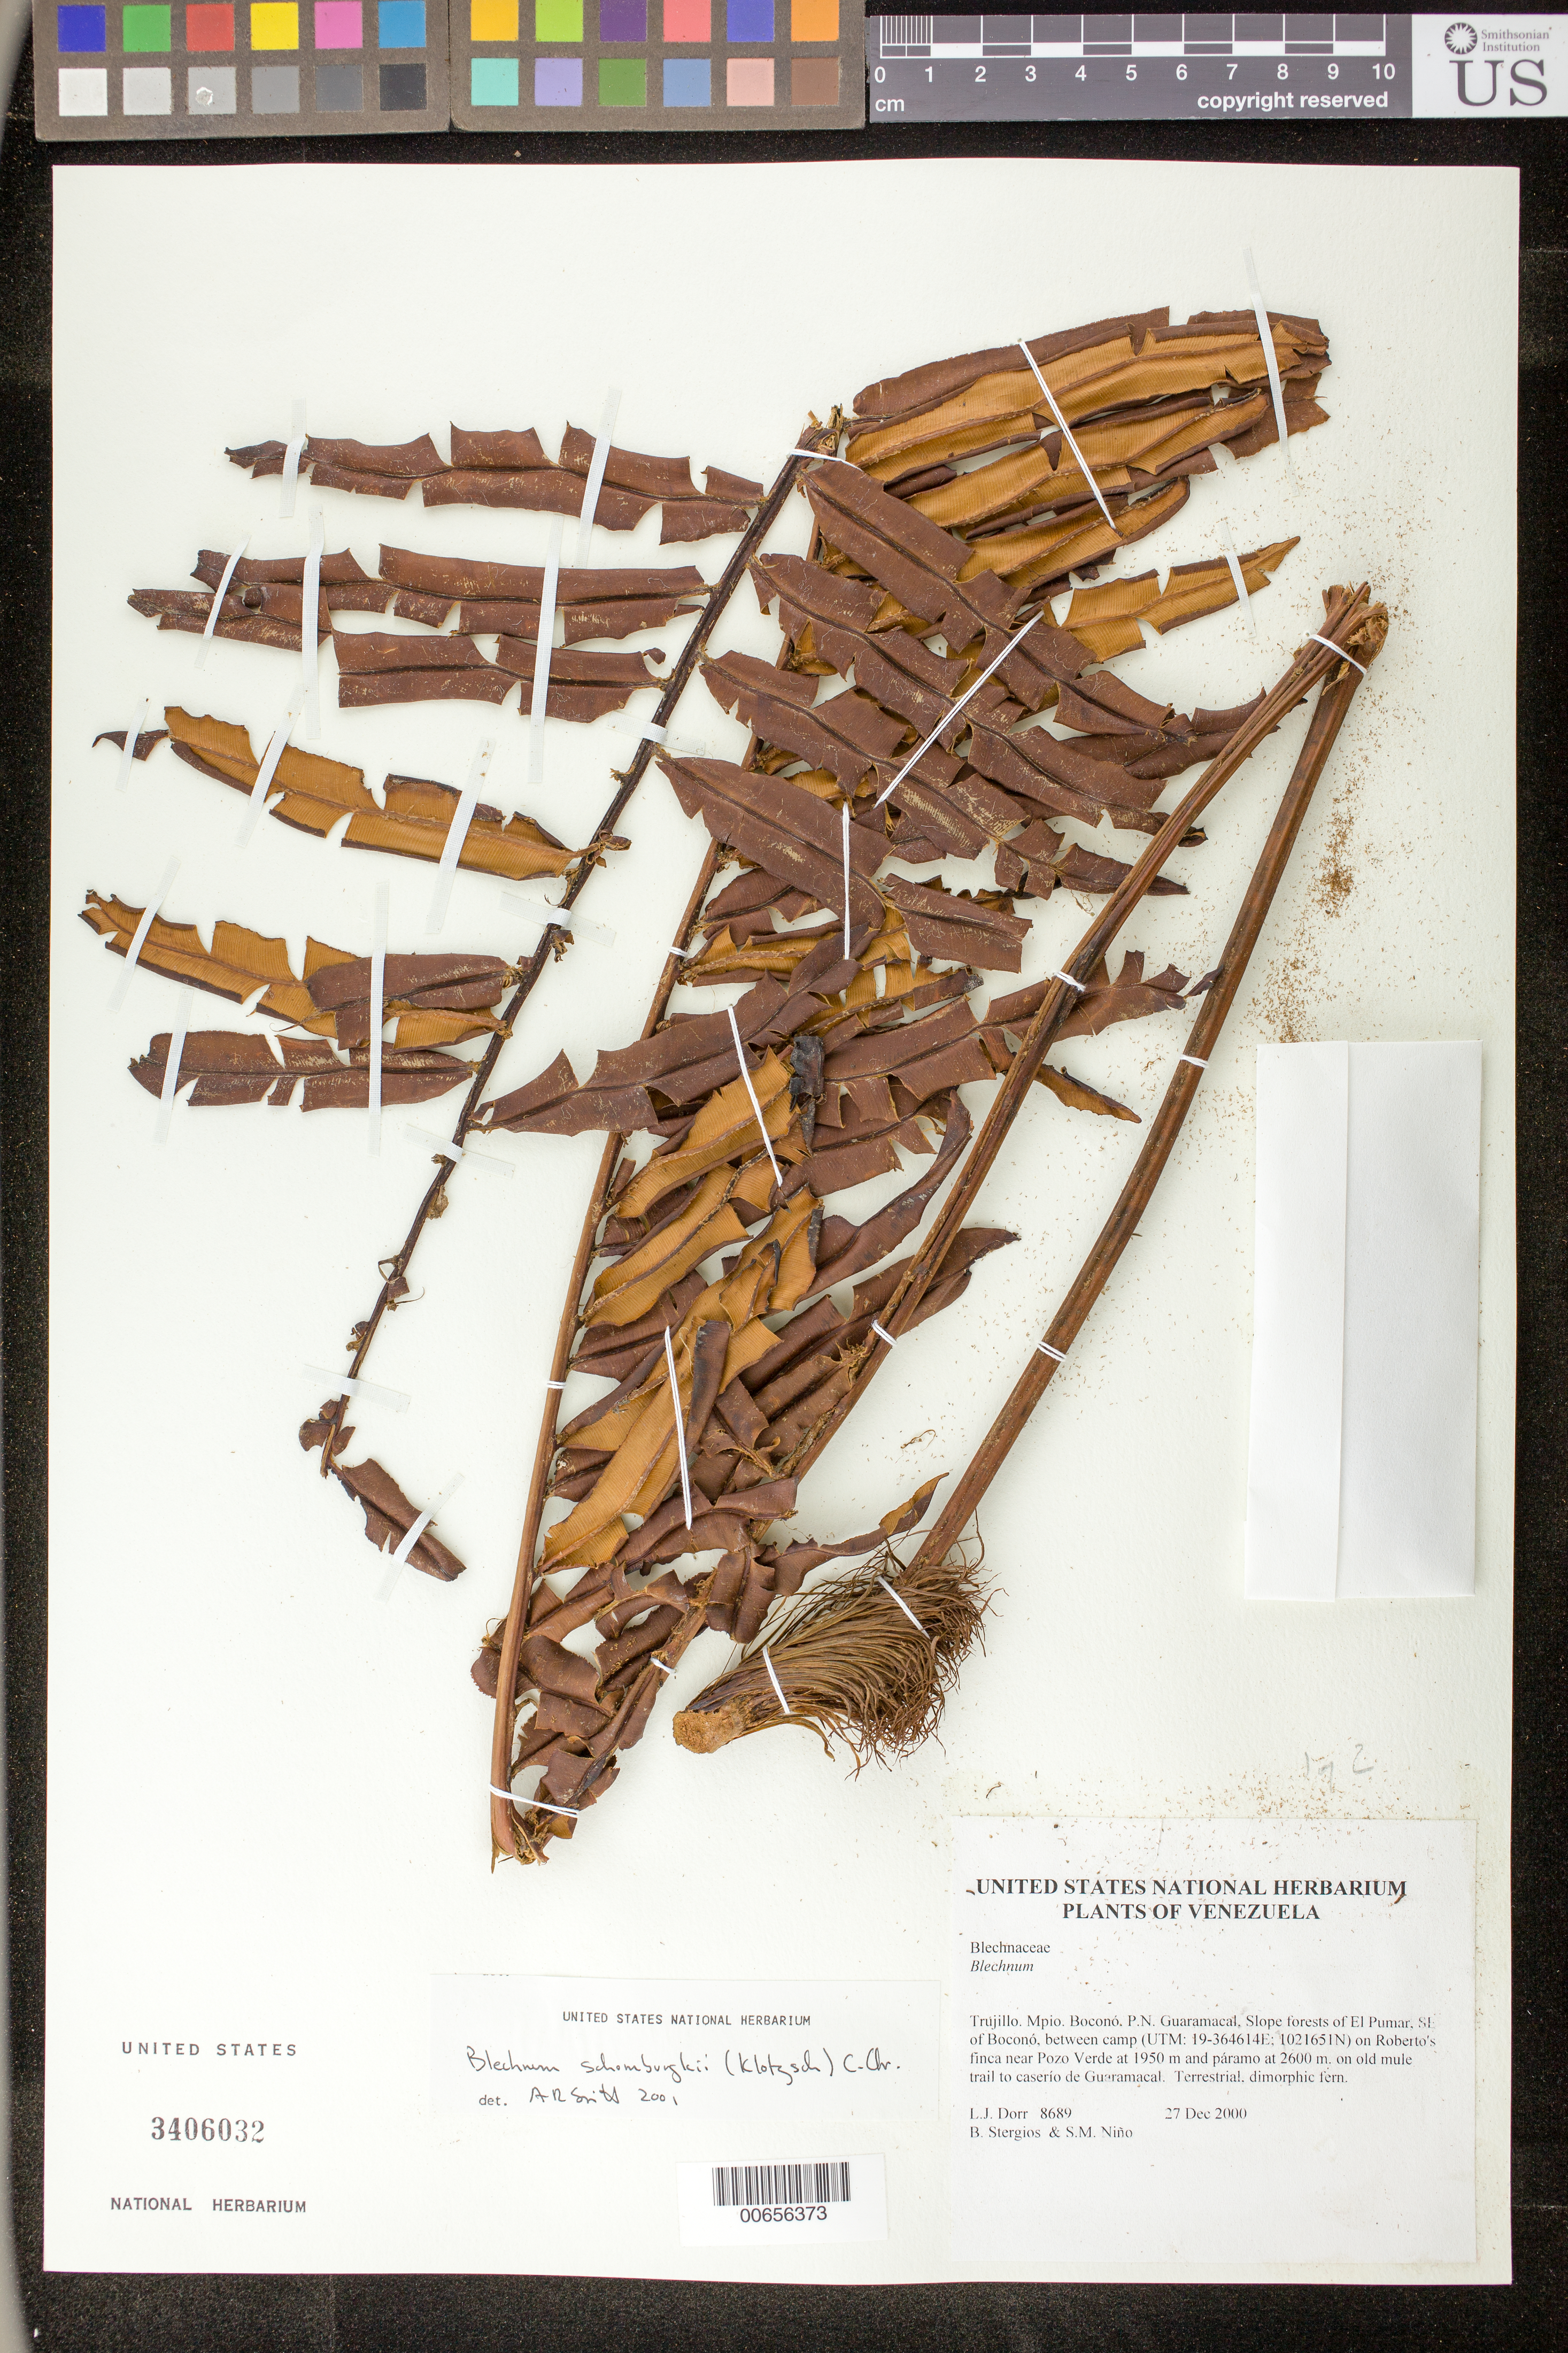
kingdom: Plantae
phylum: Tracheophyta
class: Polypodiopsida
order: Polypodiales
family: Blechnaceae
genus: Blechnum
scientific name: Blechnum schomburgkii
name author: (Klotzsch) C. Chr.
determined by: Smith, A. C.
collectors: L. J. Dorr, B. G. Stergios & S. M. Niño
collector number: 8689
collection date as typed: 27 Dec 2000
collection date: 2000-12-27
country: Venezuela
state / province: Trujillo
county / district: Boconó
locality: Parque Nacional Guaramacal. El Pumar, SE of Boconó, between camp on Roberto's finca near Pozo Verde at 1950 m and páramo at 2600 m, on old mule trail to caserío de Guaramacal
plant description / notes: PORT, UC, US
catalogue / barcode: US 3406032